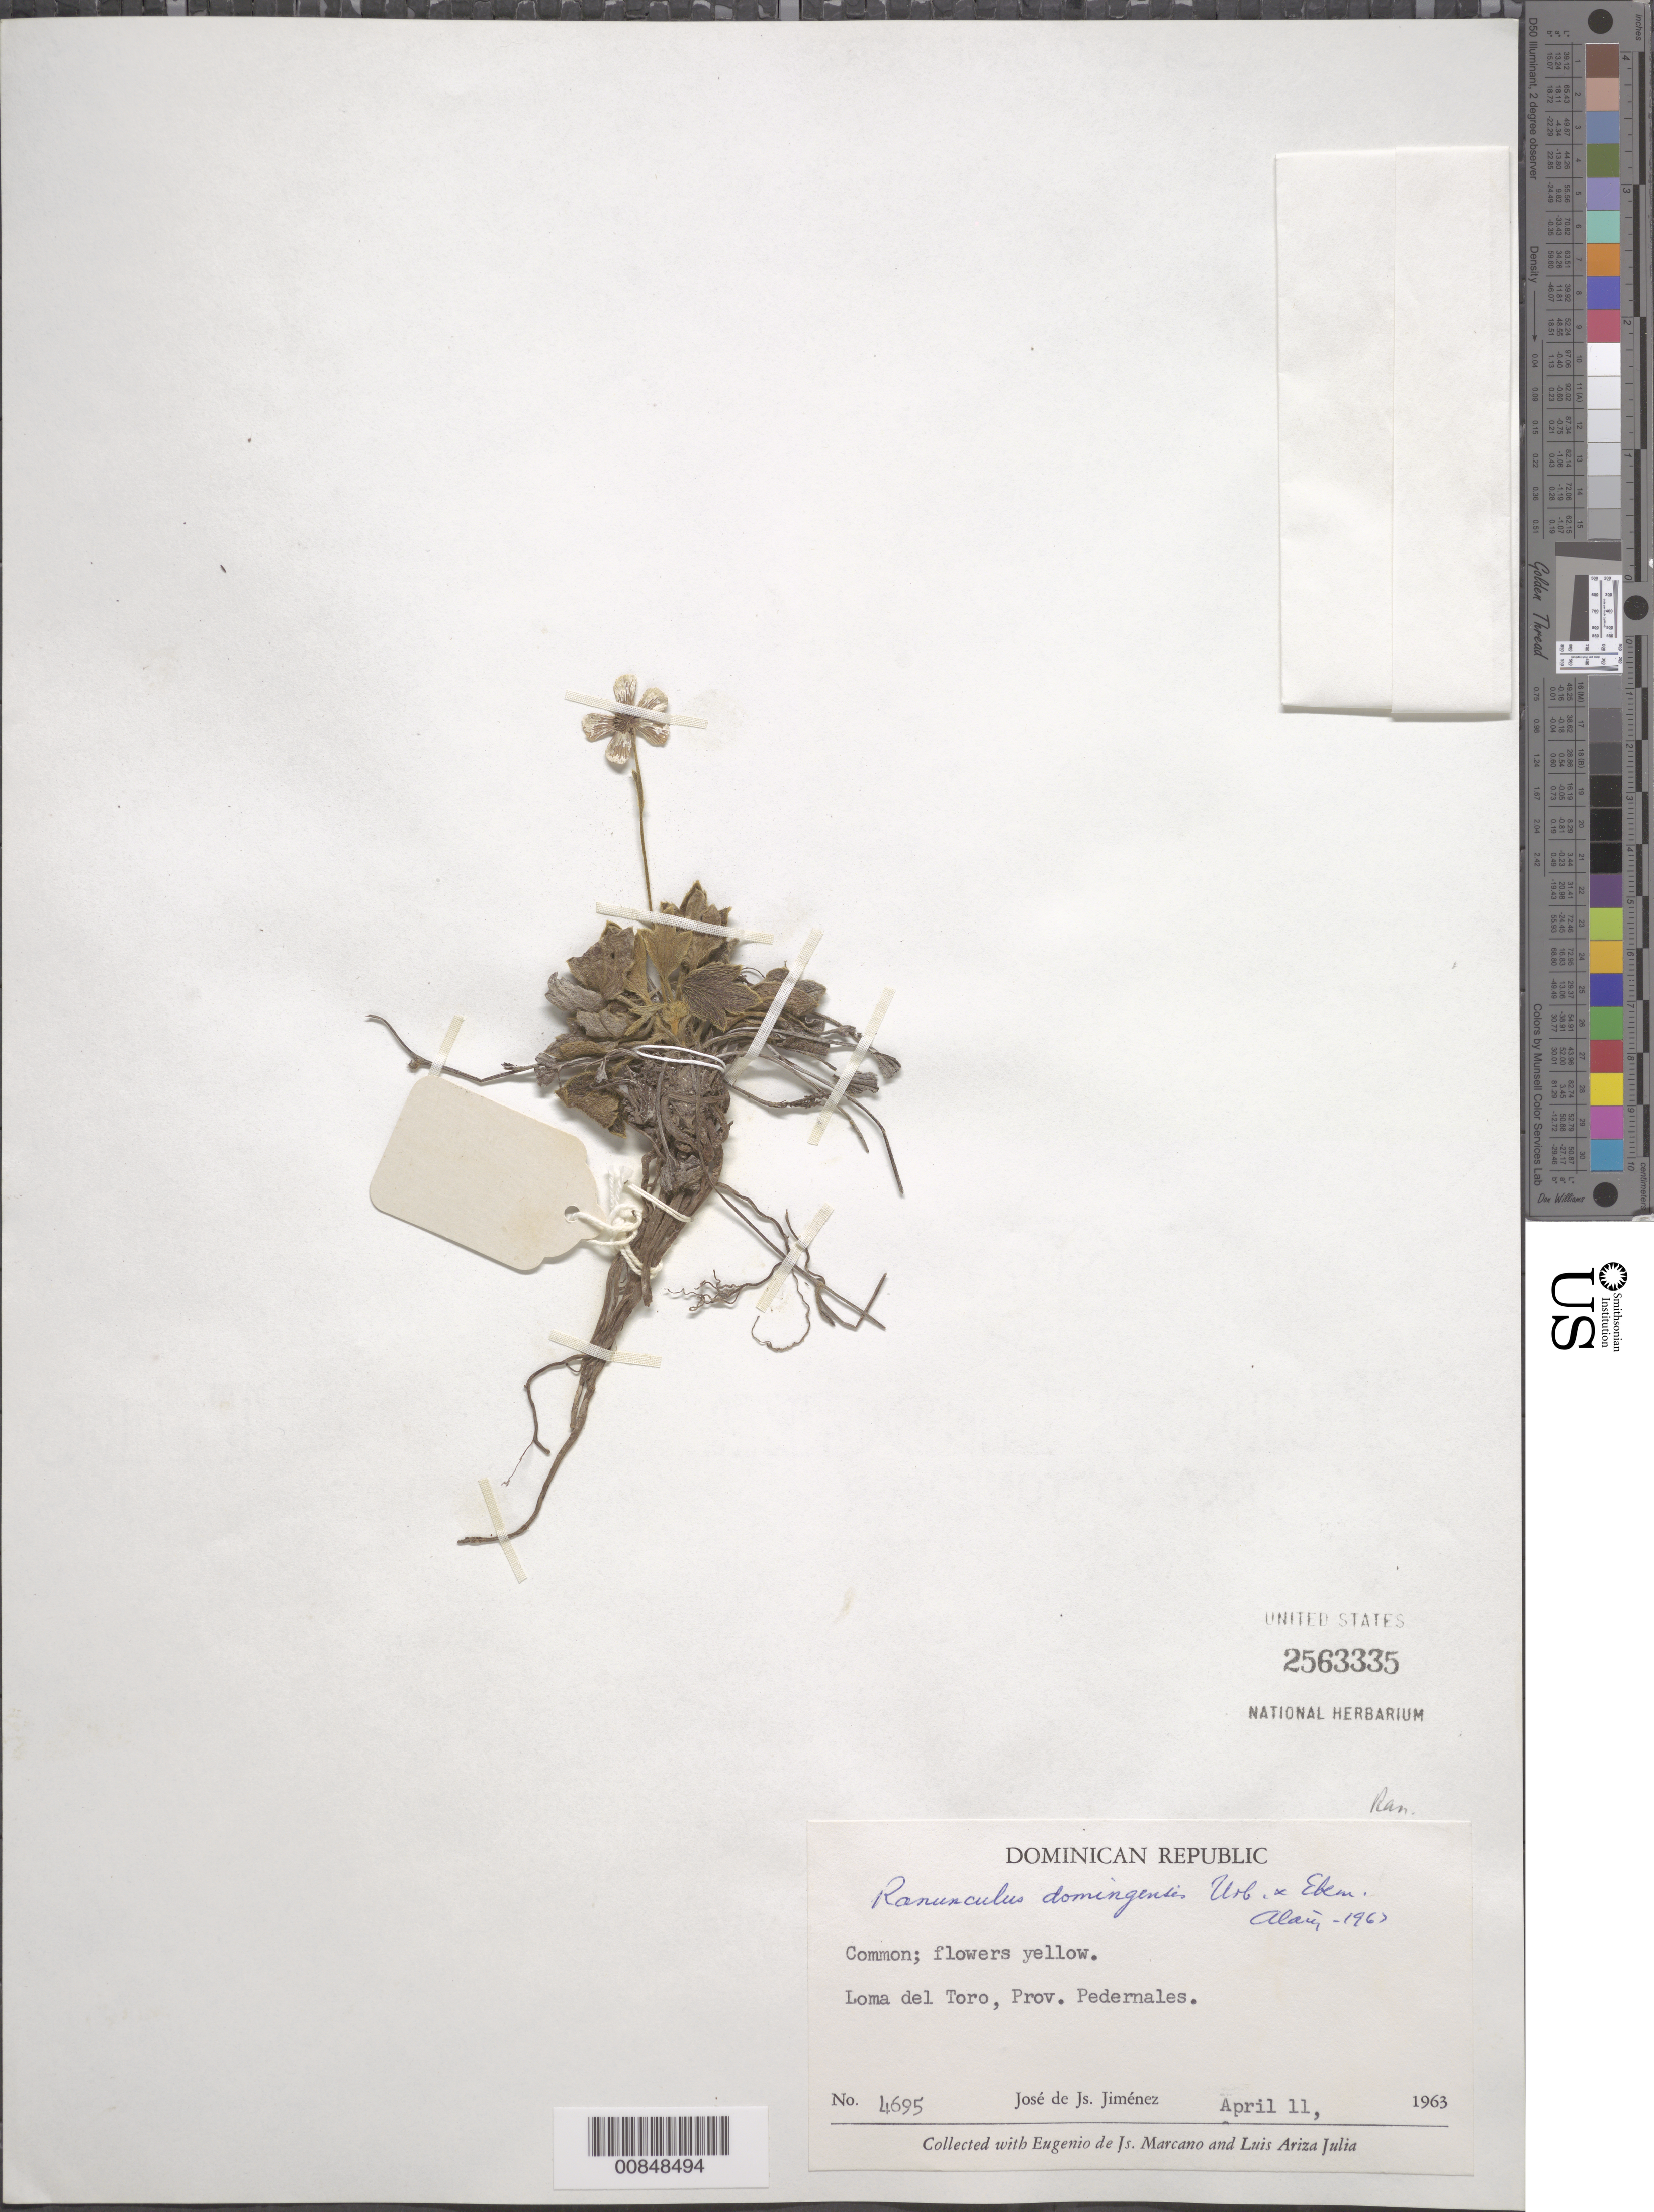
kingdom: Plantae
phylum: Tracheophyta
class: Magnoliopsida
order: Ranunculales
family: Ranunculaceae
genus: Ranunculus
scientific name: Ranunculus domingensis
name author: Urb. & Ekman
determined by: Liogier, Alain H.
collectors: J. J. Jiménez Almonte, E. J. Marcano F. & L. Ariza-Julia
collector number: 4695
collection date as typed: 11 Apr 1963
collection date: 1963-04-11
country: Dominican Republic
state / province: Pedernales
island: Hispaniola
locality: Loma del Toro.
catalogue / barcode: US 2563335